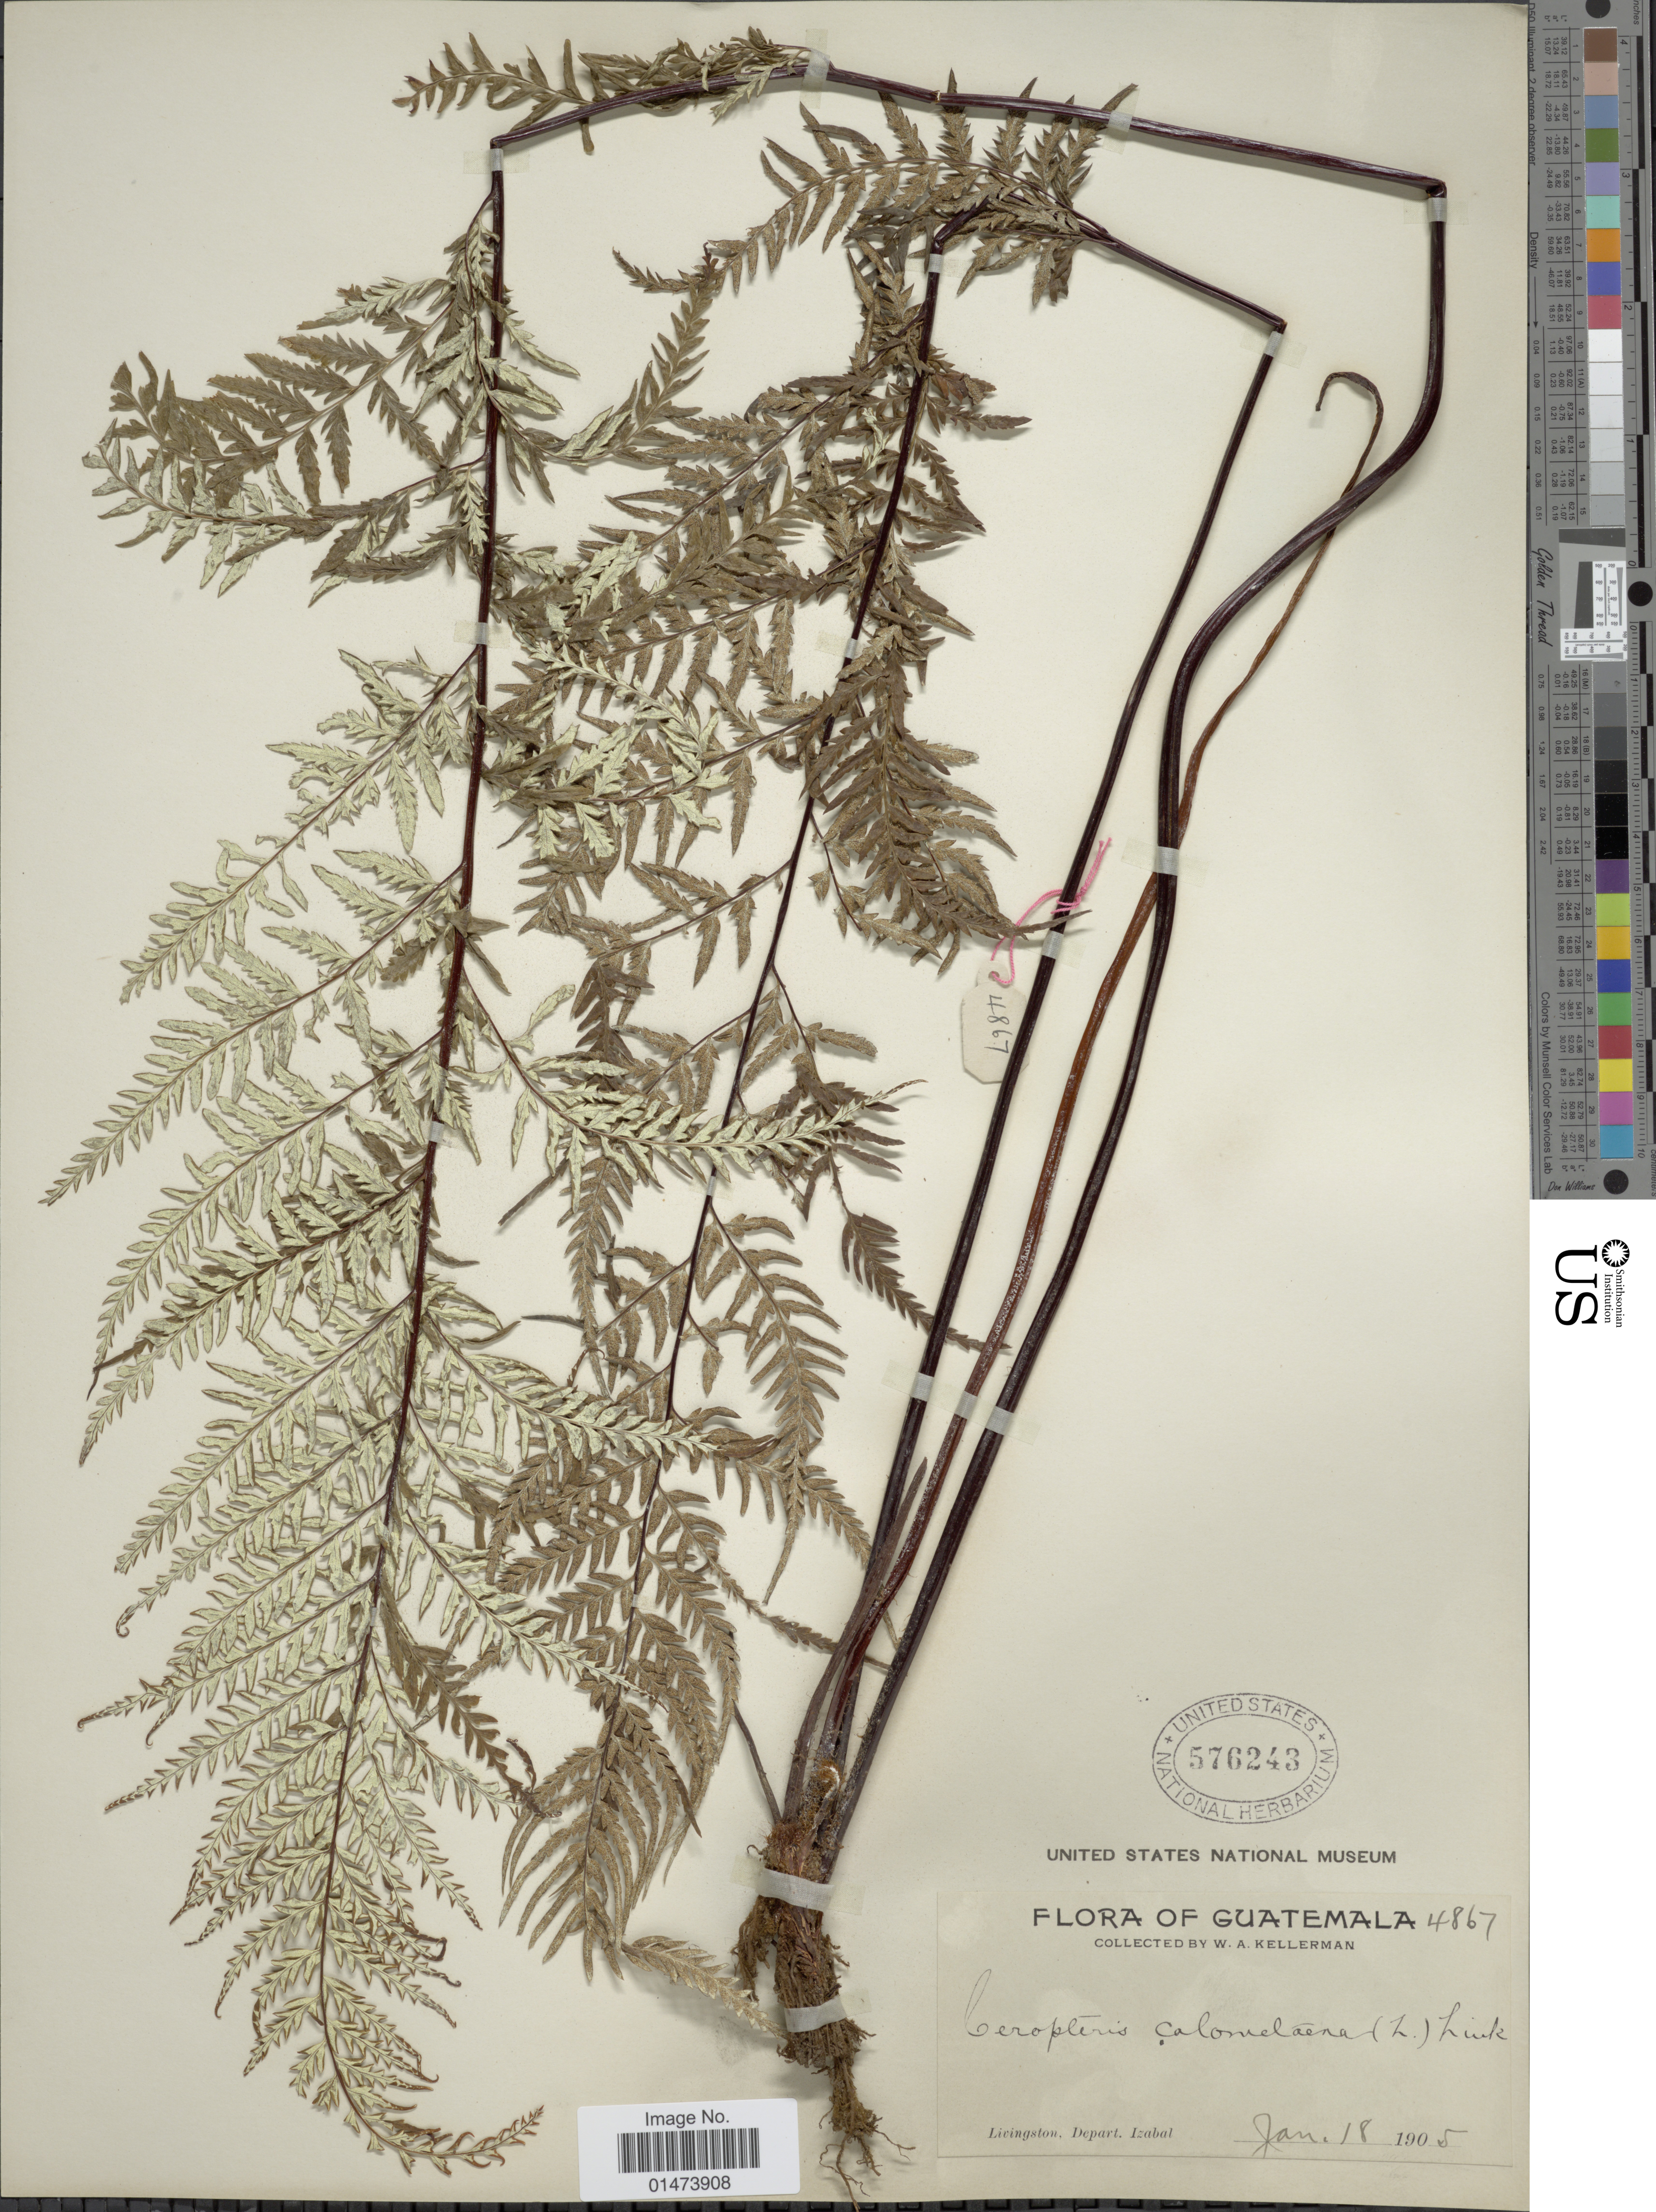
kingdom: Plantae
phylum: Tracheophyta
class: Polypodiopsida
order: Polypodiales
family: Pteridaceae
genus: Pityrogramma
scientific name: Pityrogramma calomelanos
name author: (L.) Link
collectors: W. Kellerman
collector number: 4867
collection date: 1905-01-18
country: Guatemala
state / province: Izabal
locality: Livingston, Deprat. Izabal.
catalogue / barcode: US 576243